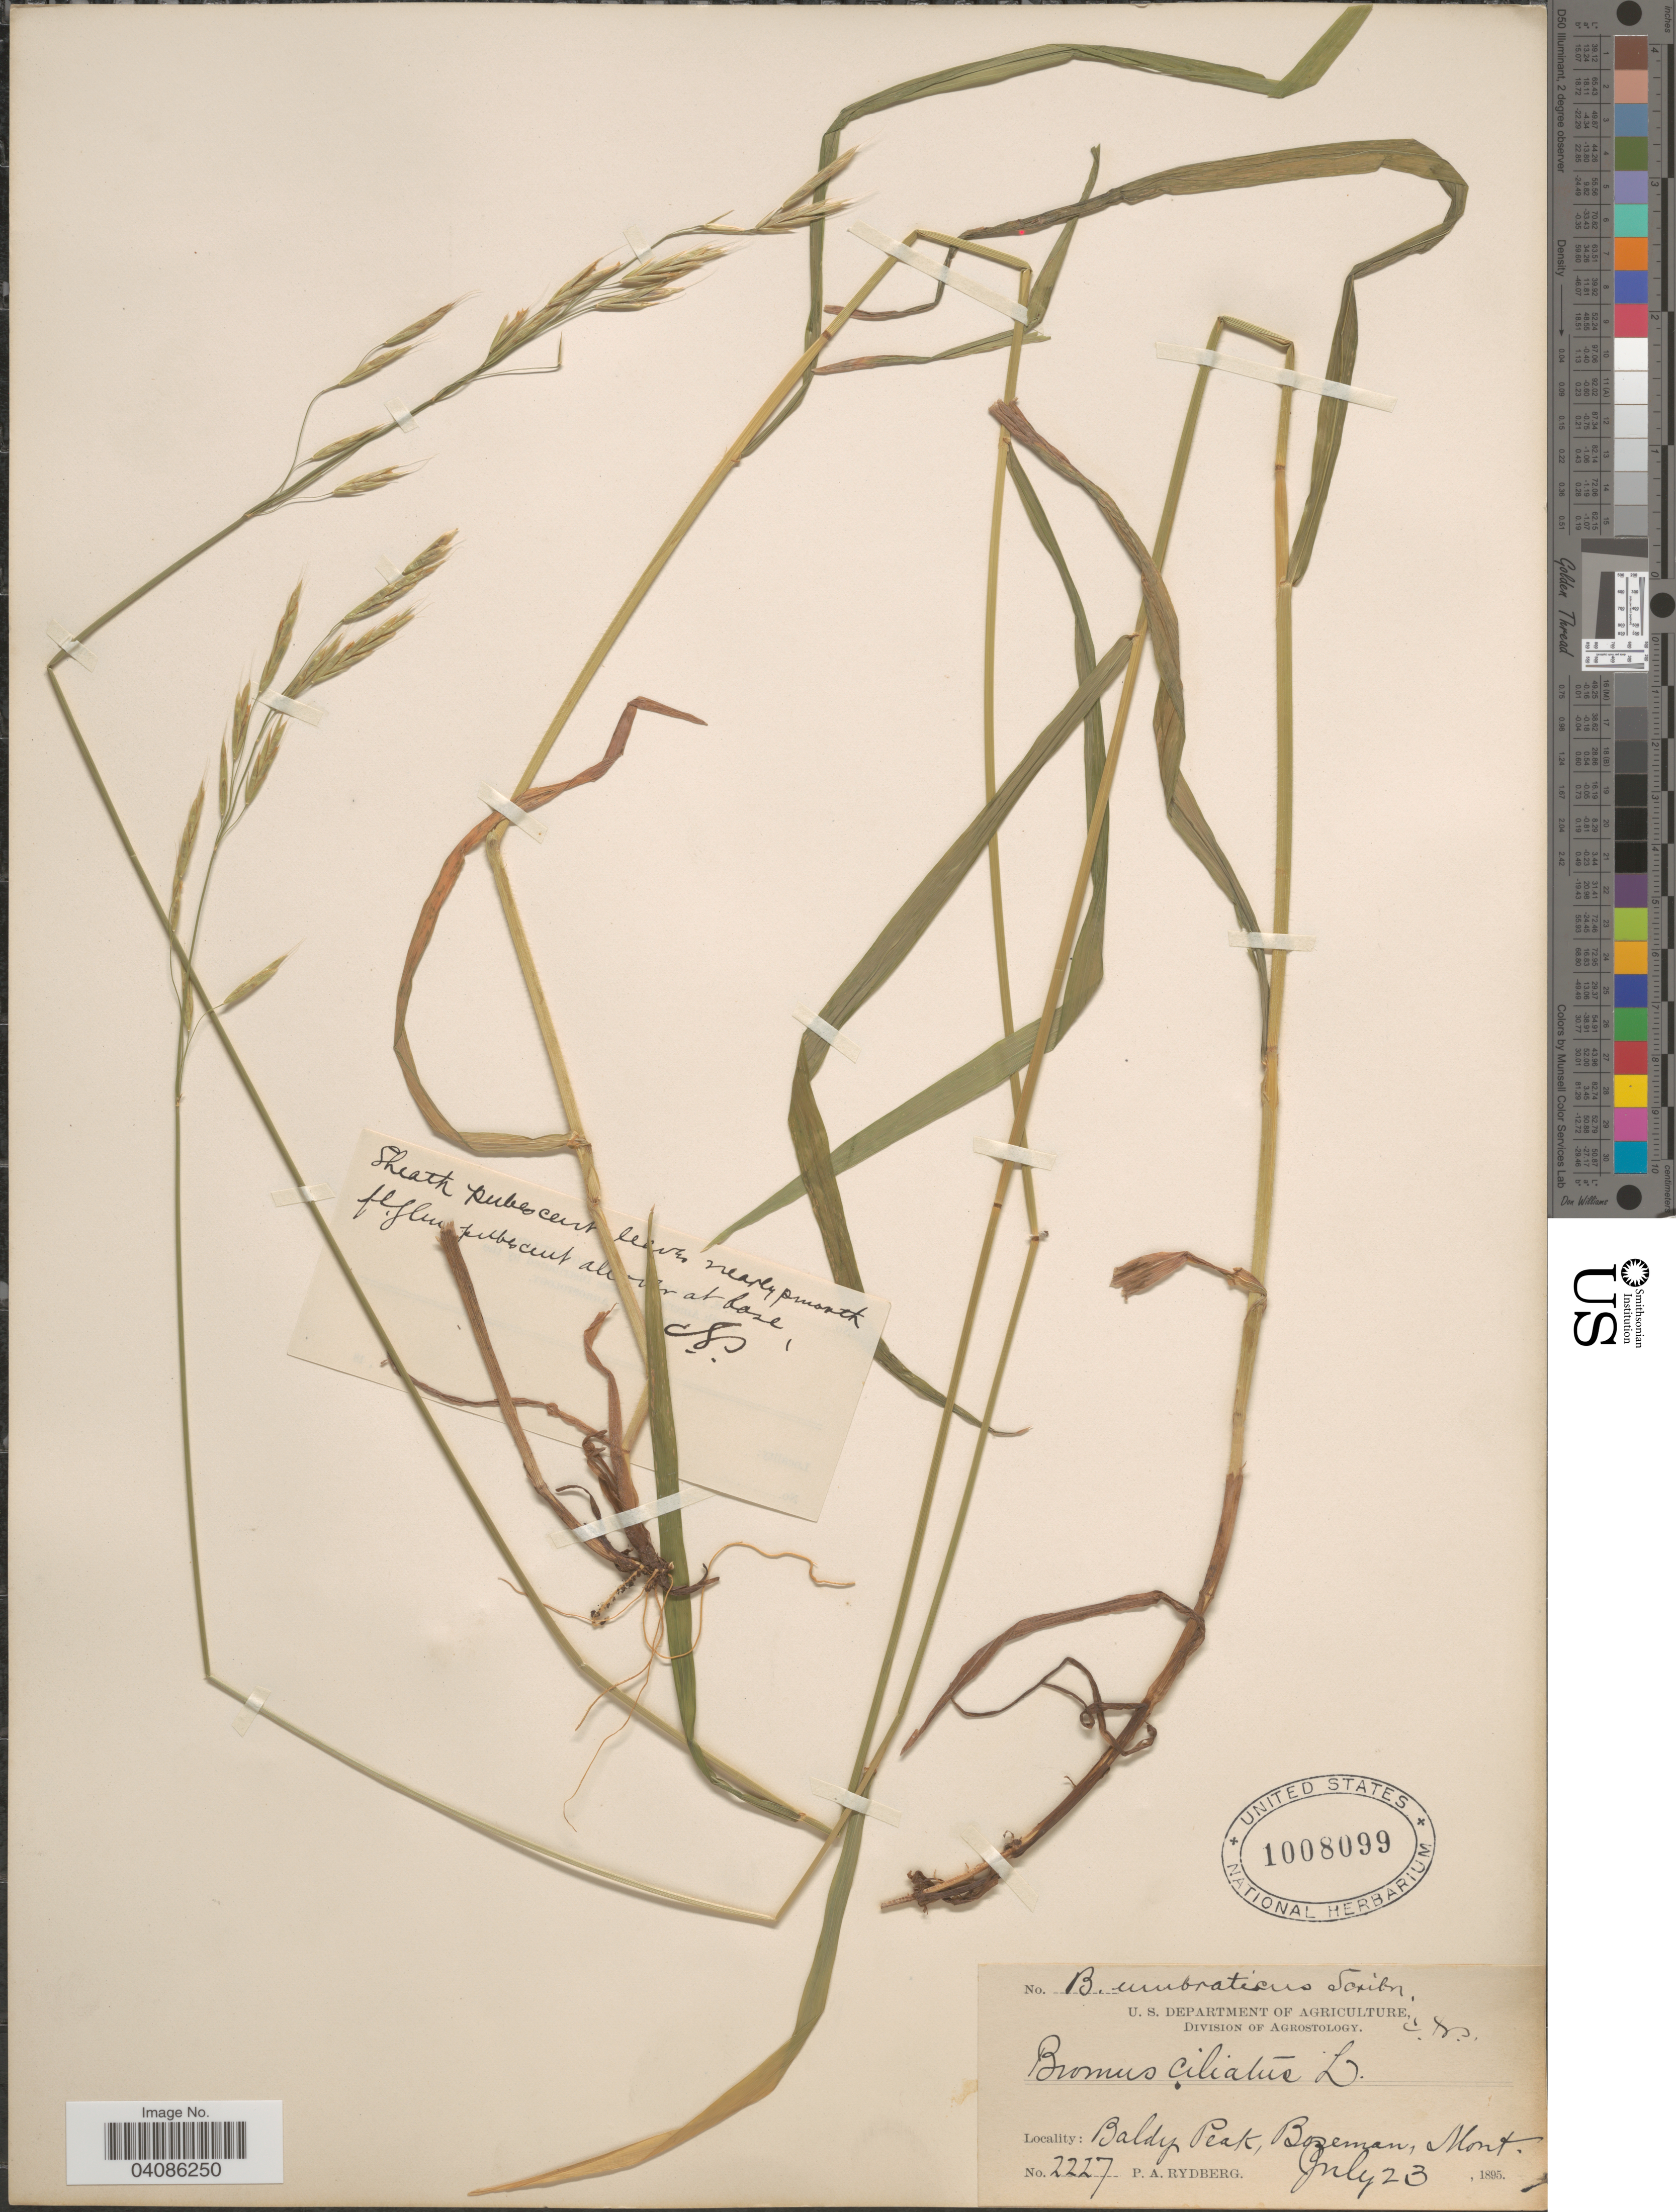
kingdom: Plantae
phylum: Tracheophyta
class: Liliopsida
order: Poales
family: Poaceae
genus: Bromus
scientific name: Bromus texensis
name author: (Shear) Hitchc.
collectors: P. A. Rydberg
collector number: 2227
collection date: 1895-07-23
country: United States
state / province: Montana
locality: Baldy Peak, Bozeman.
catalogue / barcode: US 1008099